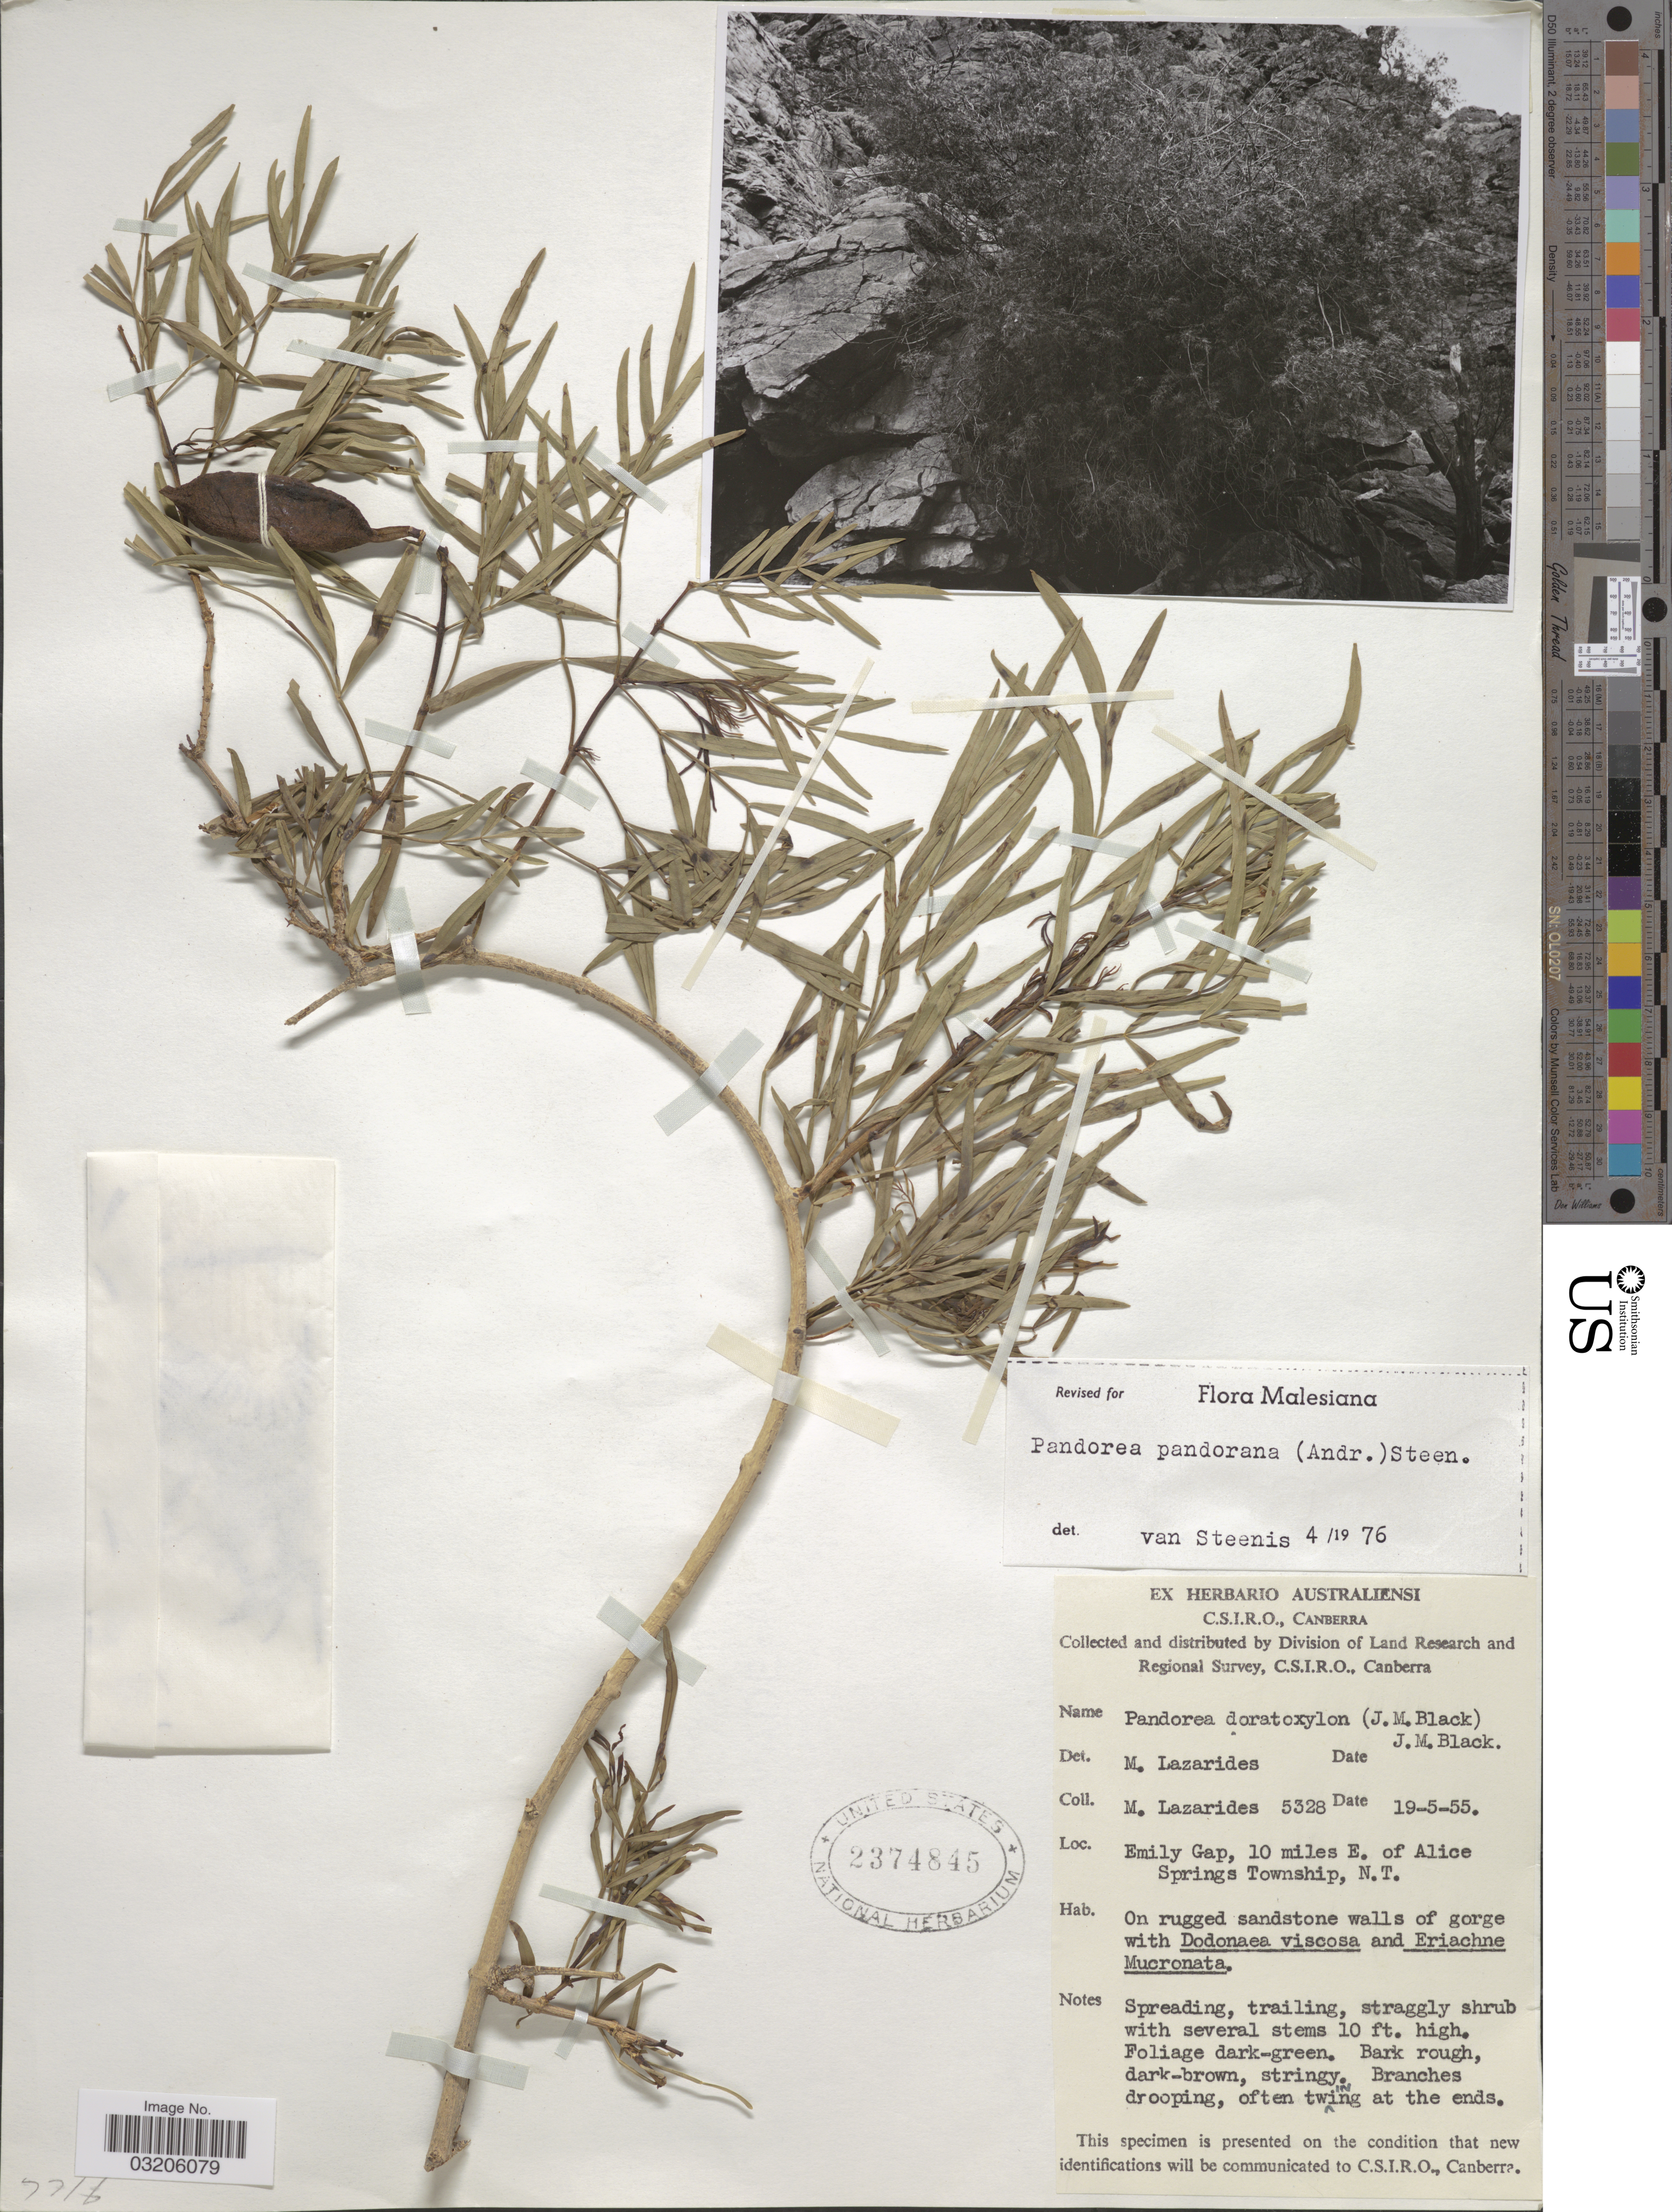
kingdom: Plantae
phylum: Tracheophyta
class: Magnoliopsida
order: Lamiales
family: Bignoniaceae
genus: Pandorea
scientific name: Pandorea pandorana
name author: (Andrews) Steenis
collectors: M. Lazarides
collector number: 5328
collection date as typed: Transcribed d/m/y: 19/5/55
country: Australia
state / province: Northern Territory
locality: Emily Gap, 10 miles E. of Alice Springs Township.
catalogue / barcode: US 2374845